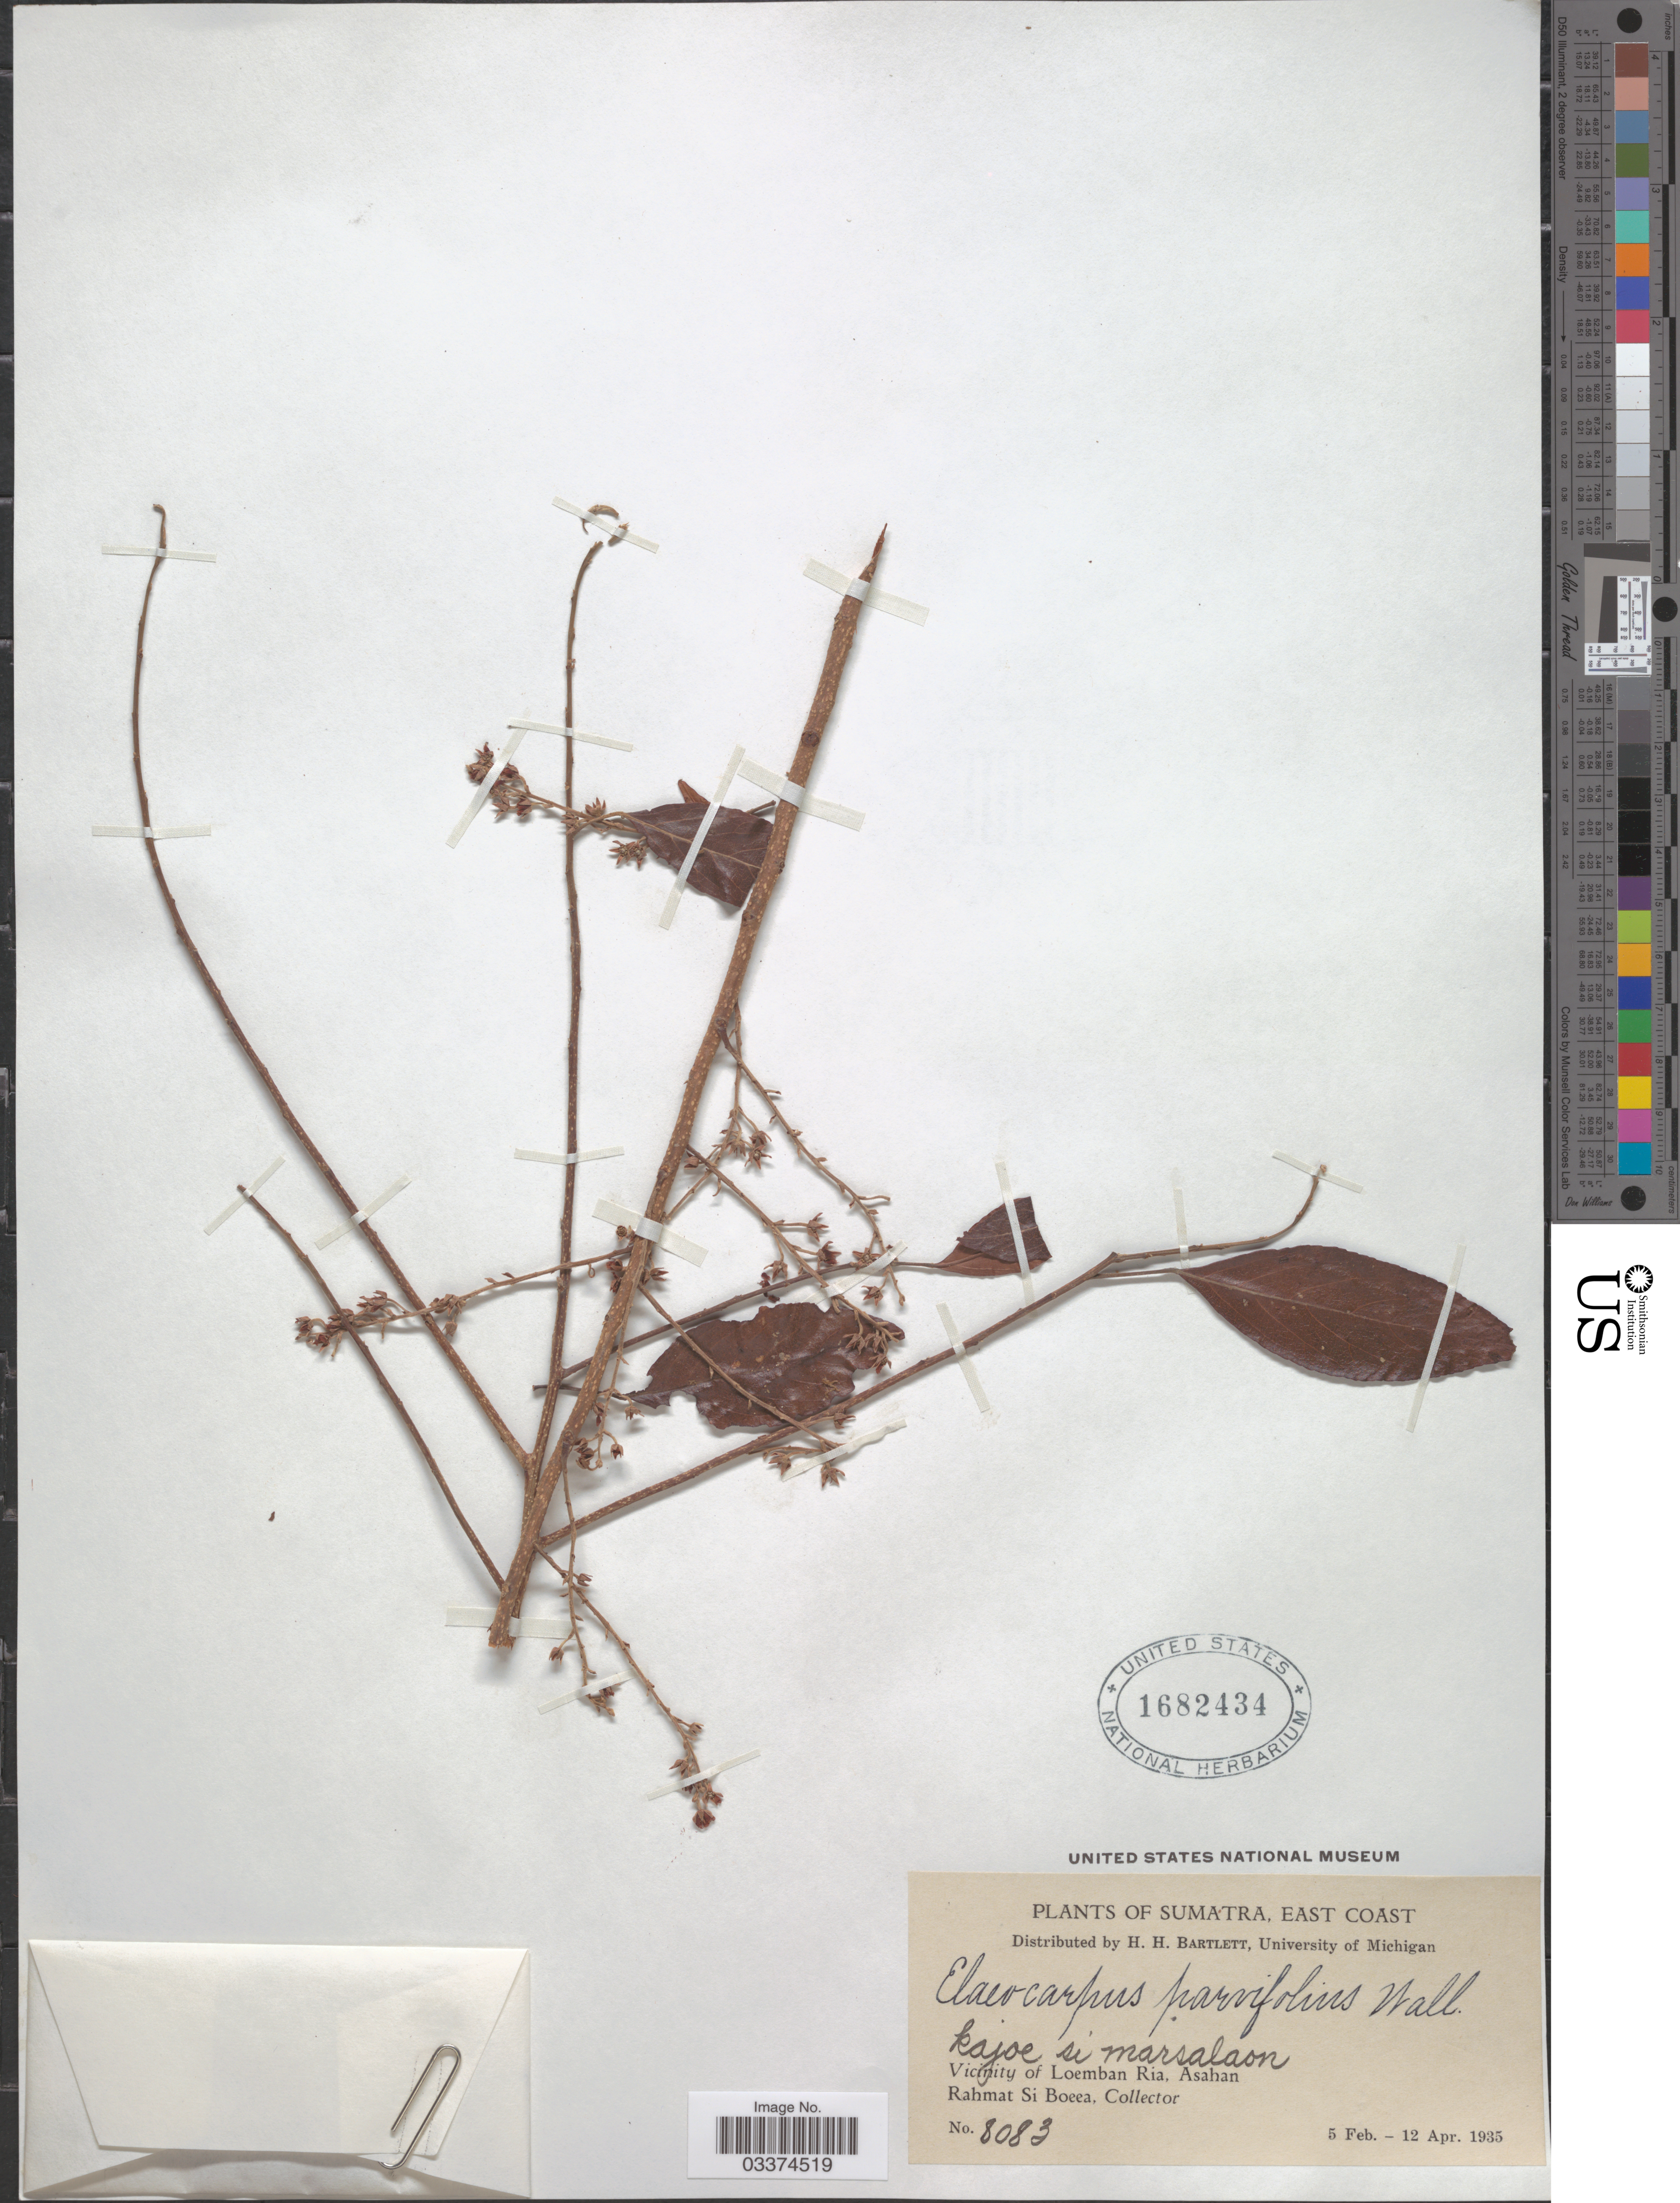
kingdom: Plantae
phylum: Tracheophyta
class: Magnoliopsida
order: Oxalidales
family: Elaeocarpaceae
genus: Elaeocarpus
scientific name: Elaeocarpus nitidus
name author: Jack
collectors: Rahmat Si Boeea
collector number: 8083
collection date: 1935-02-05/1935-04-12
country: Indonesia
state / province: Sumatra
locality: East Coast, Vicinity of Loemban Ria, Asahan.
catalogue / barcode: US 1682434